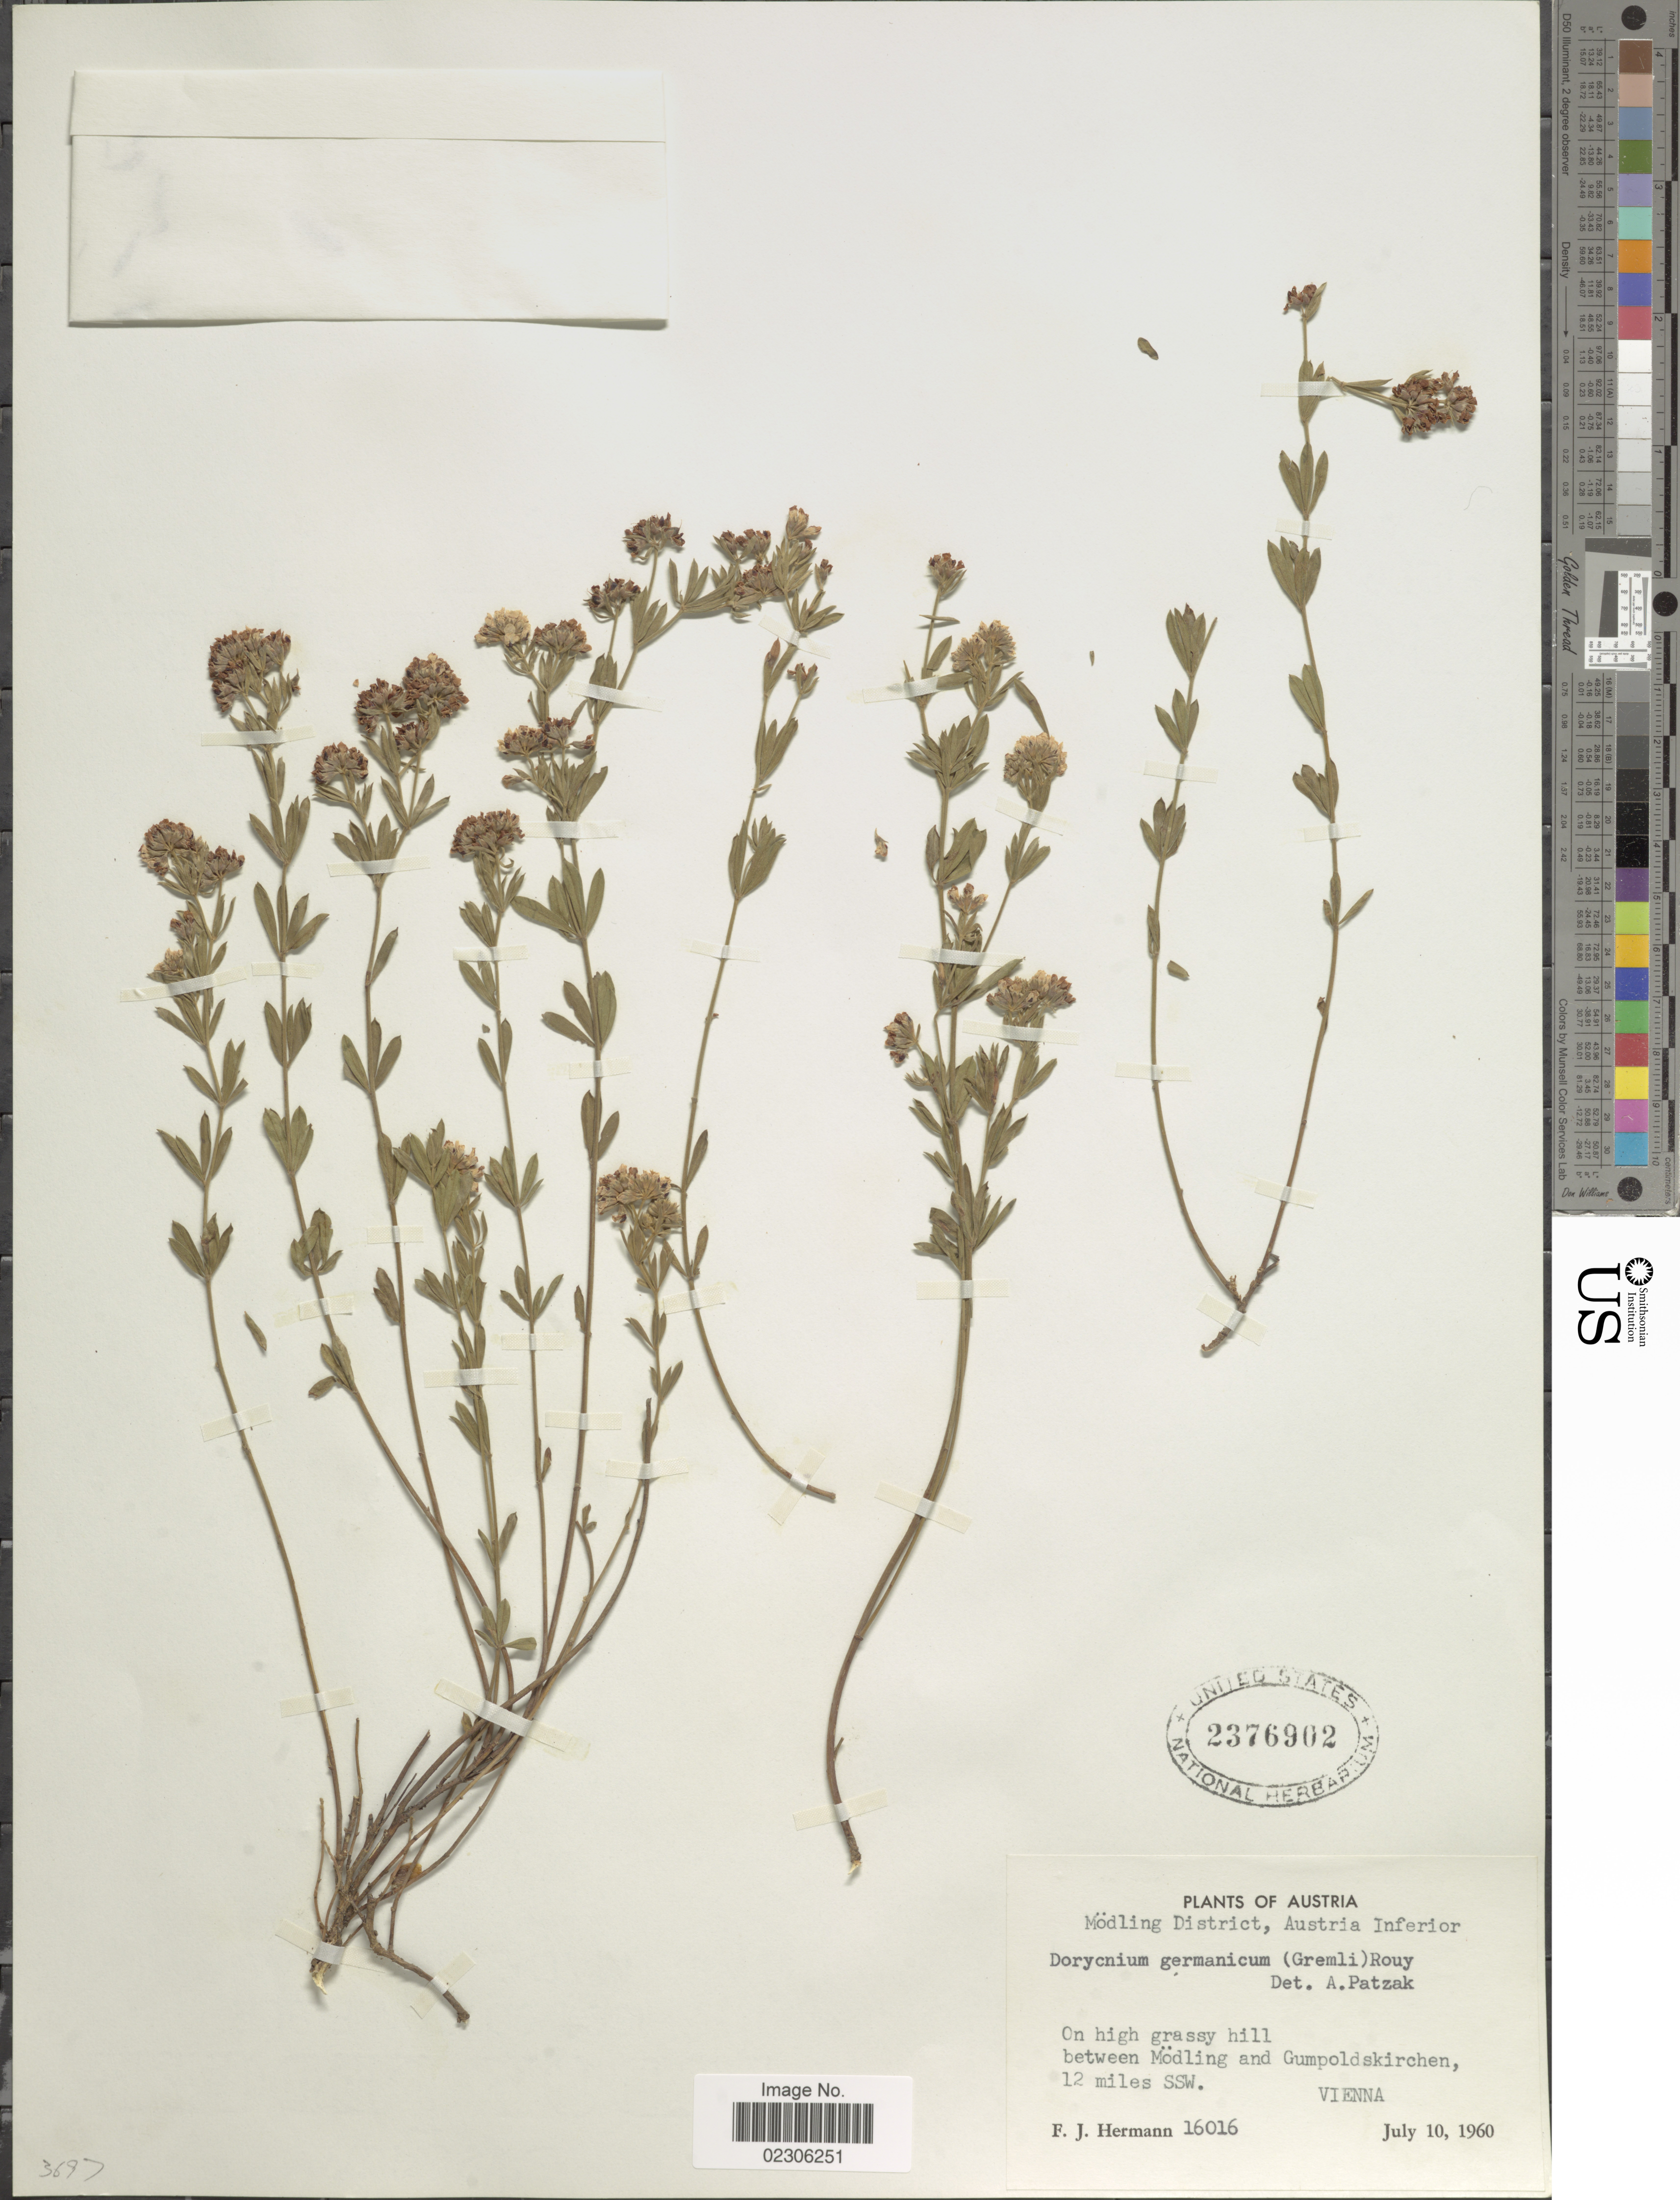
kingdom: Plantae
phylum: Tracheophyta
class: Magnoliopsida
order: Fabales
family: Fabaceae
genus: Dorycnium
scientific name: Dorycnium germanicum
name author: Rouy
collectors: F. J. Hermann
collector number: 16016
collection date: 1960-07-10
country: Austria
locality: Modling District, Austria Inferior, On high grassy hill between Molding and Gumpoldskirchen, 12 miles SSW, Vienna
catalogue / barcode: US 2376902